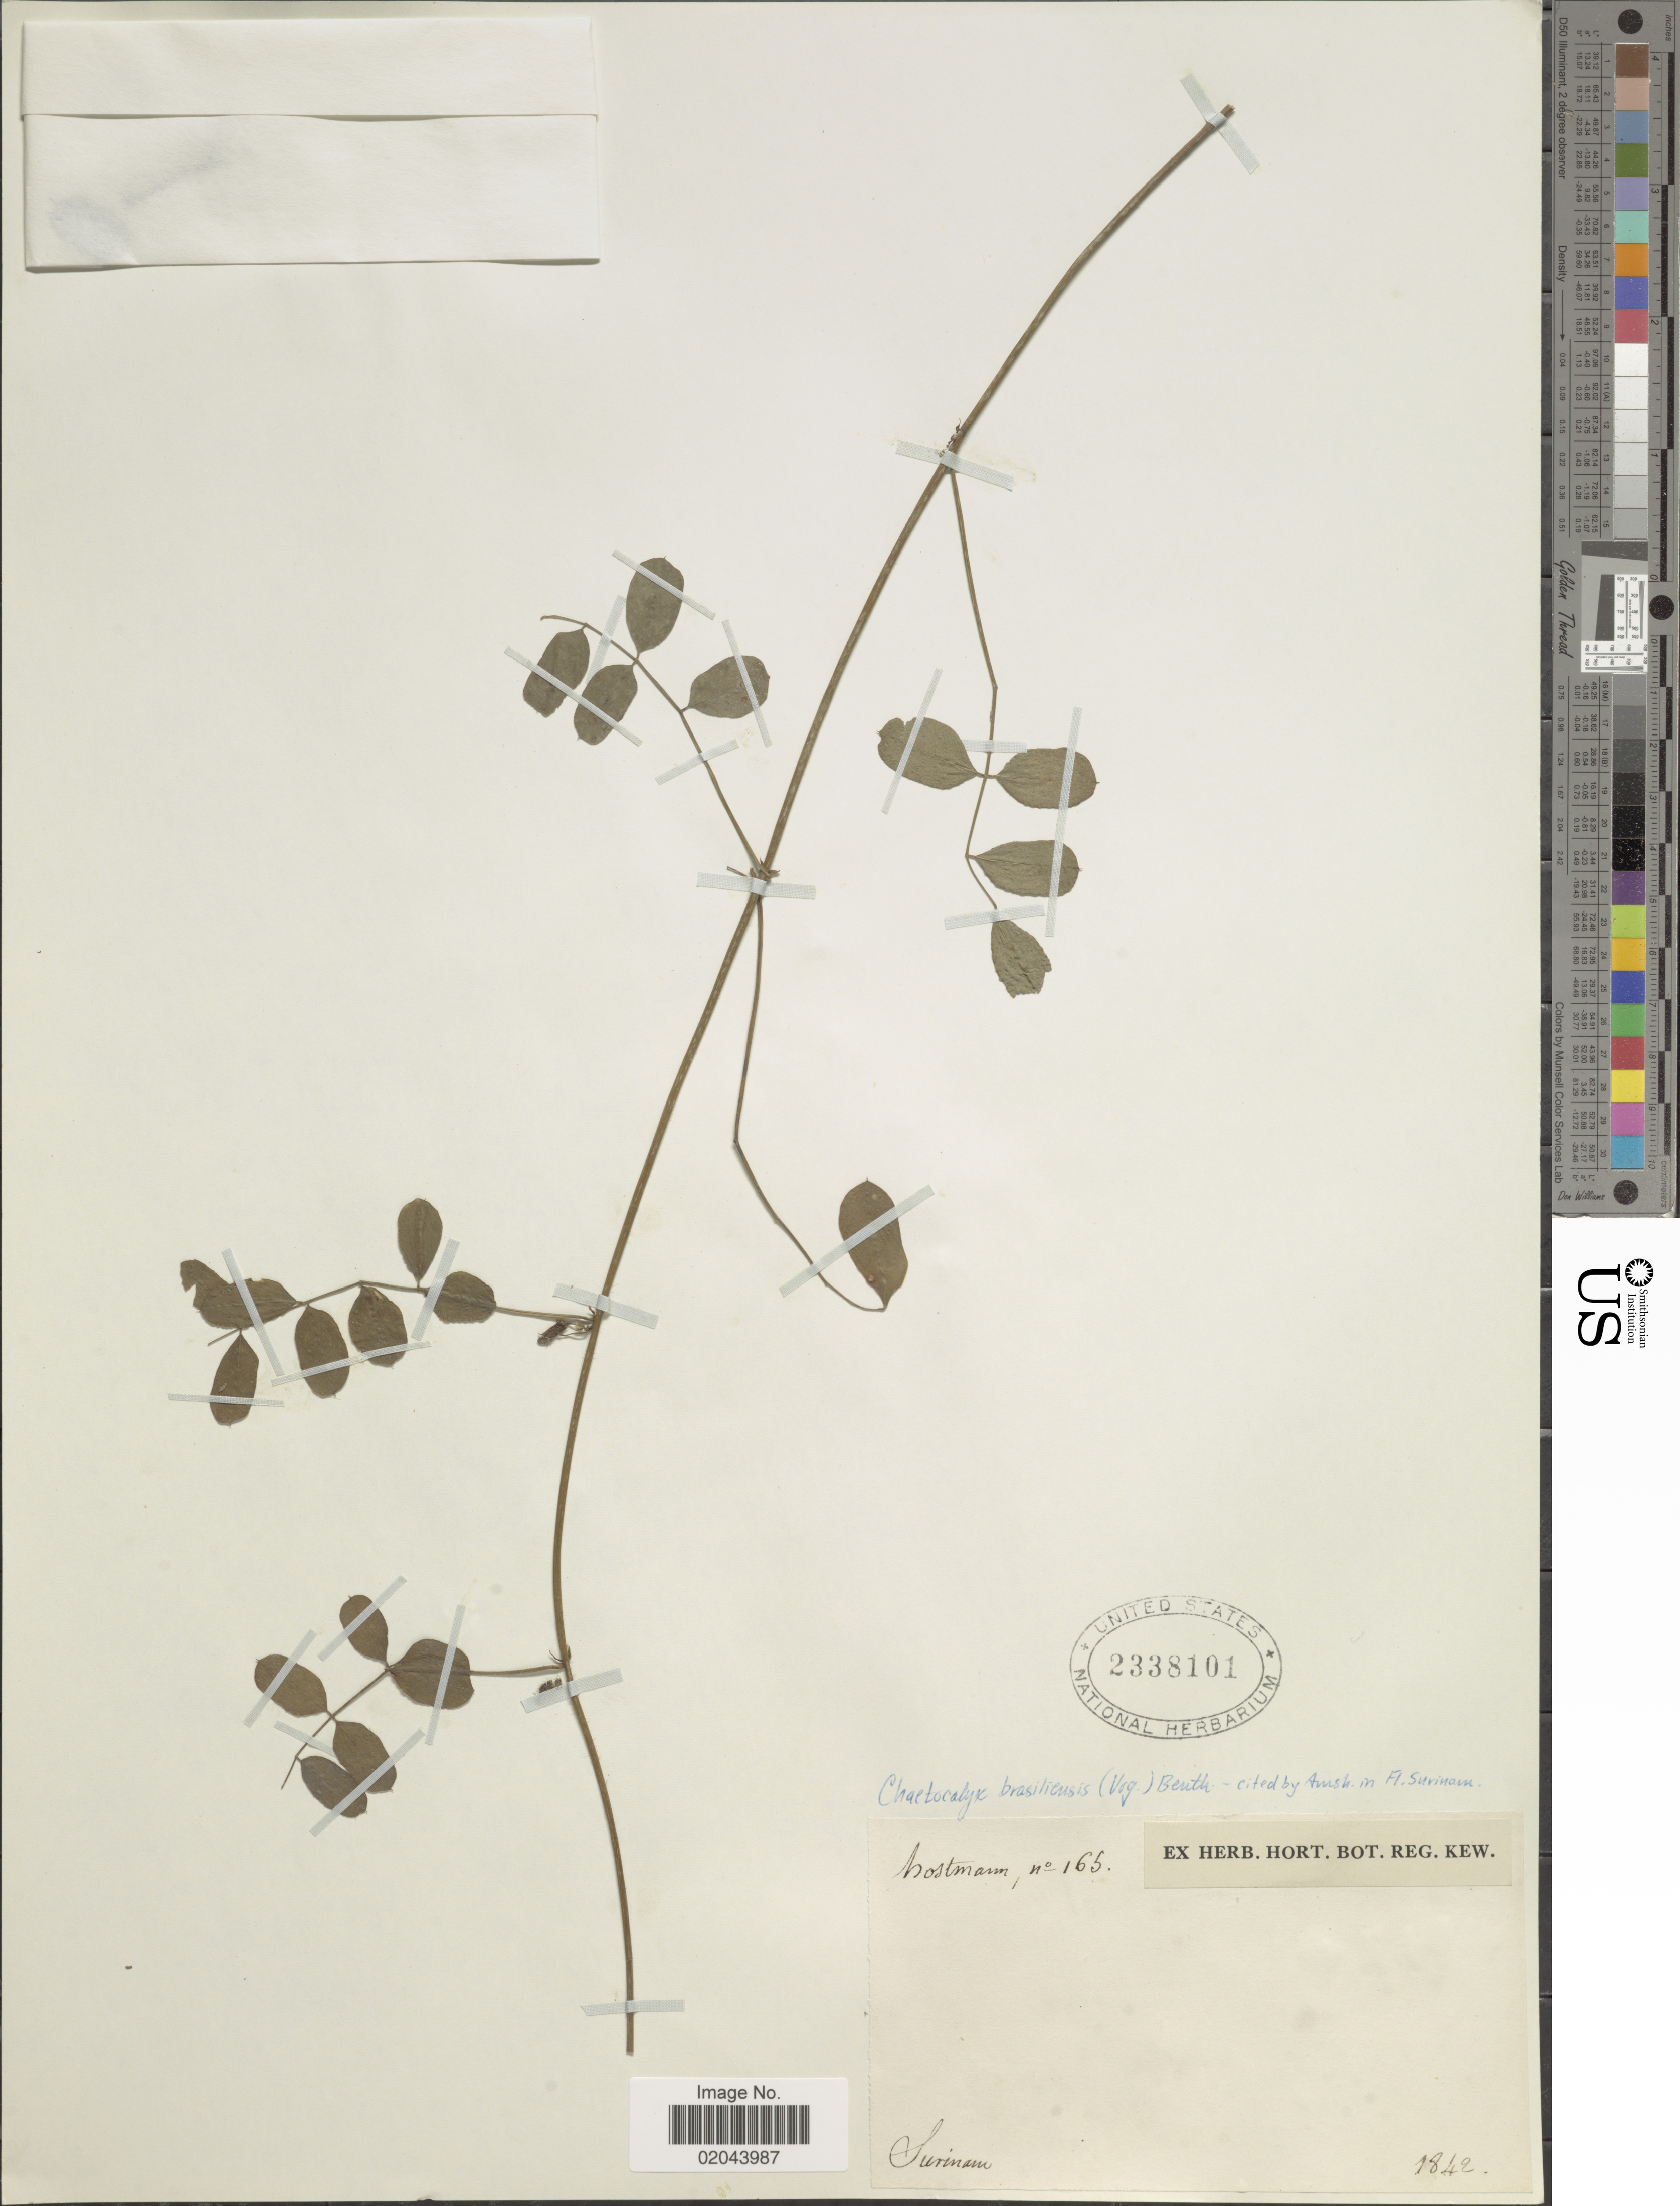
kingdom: Plantae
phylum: Tracheophyta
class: Magnoliopsida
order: Fabales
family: Fabaceae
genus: Chaetocalyx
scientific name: Chaetocalyx brasiliensis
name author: (Vogel) Benth.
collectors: F. Hostmann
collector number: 165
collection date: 1842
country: Suriname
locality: Surinam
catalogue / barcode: US 2338101